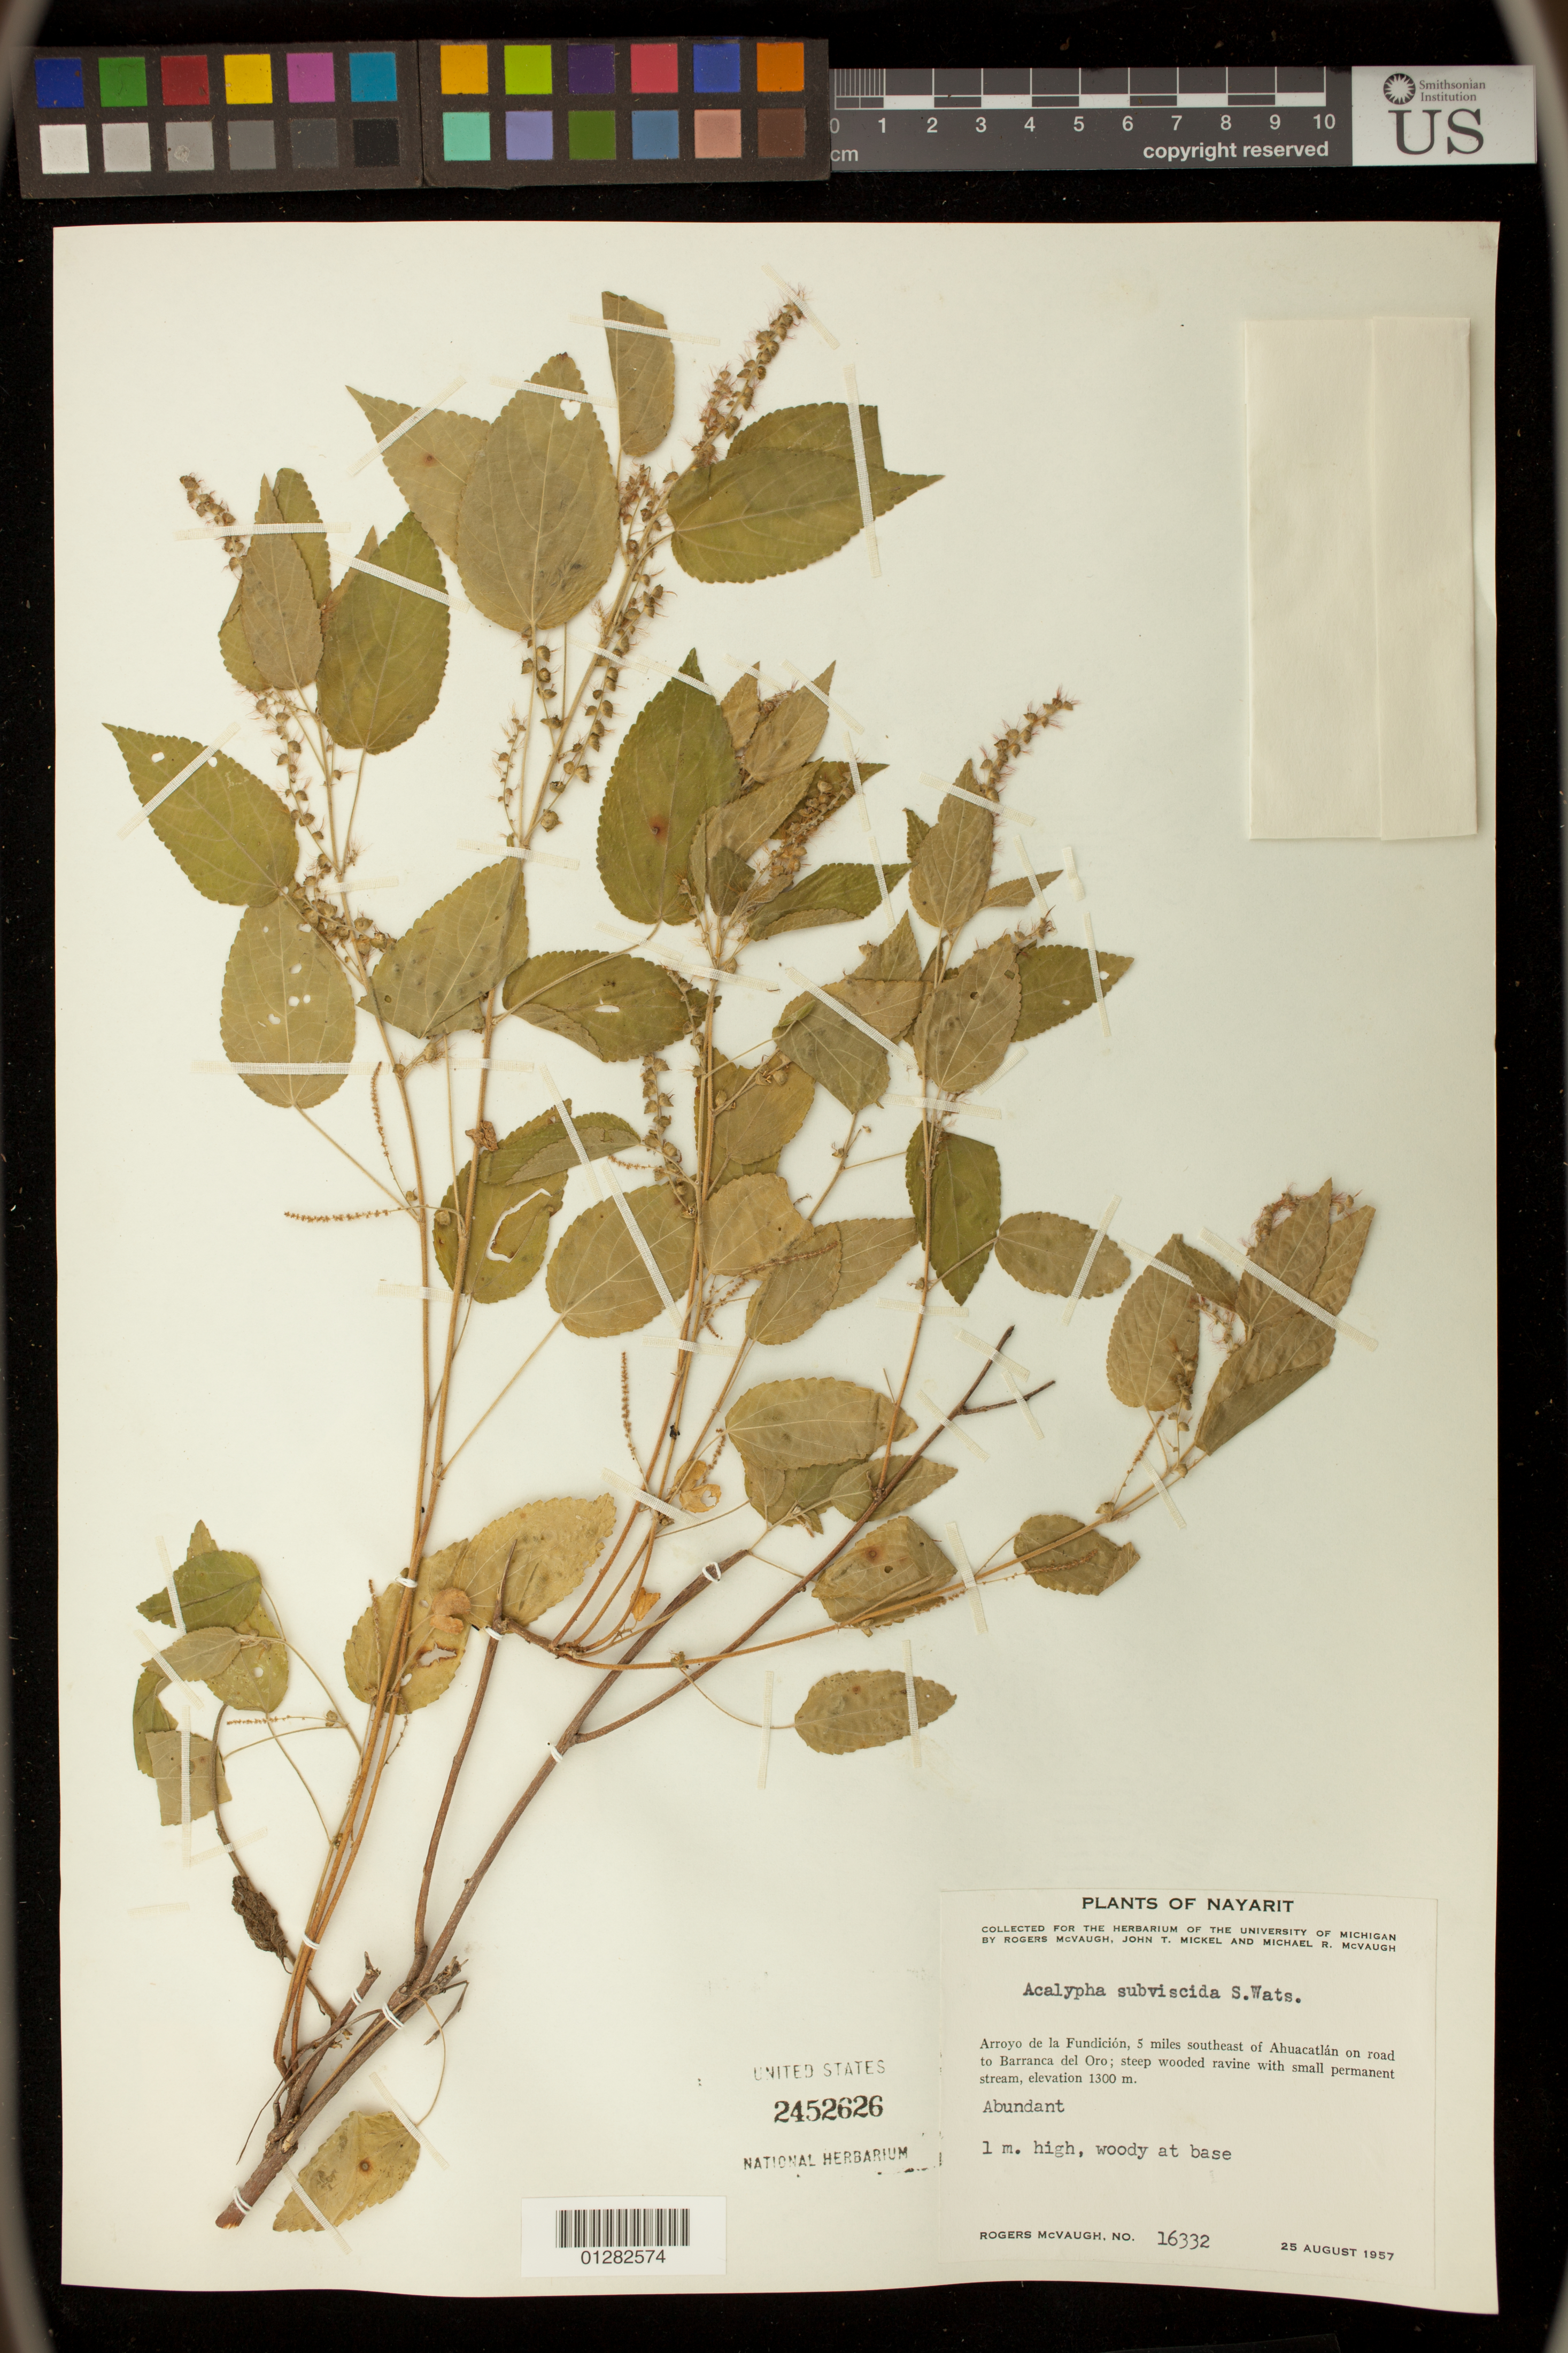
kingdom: Plantae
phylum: Tracheophyta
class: Magnoliopsida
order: Malpighiales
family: Euphorbiaceae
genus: Acalypha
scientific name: Acalypha subviscida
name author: S. Watson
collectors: R. McVaugh, J. T. Mickel & M. R. McVaugh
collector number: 16332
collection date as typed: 25 Aug 1957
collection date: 1957-08-25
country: Mexico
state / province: Nayarit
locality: Arroyo de la Fundición, 5 miles southeast of Ahuacatlán on road to Barranca del Oro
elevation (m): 1300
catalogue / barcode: US 2452626